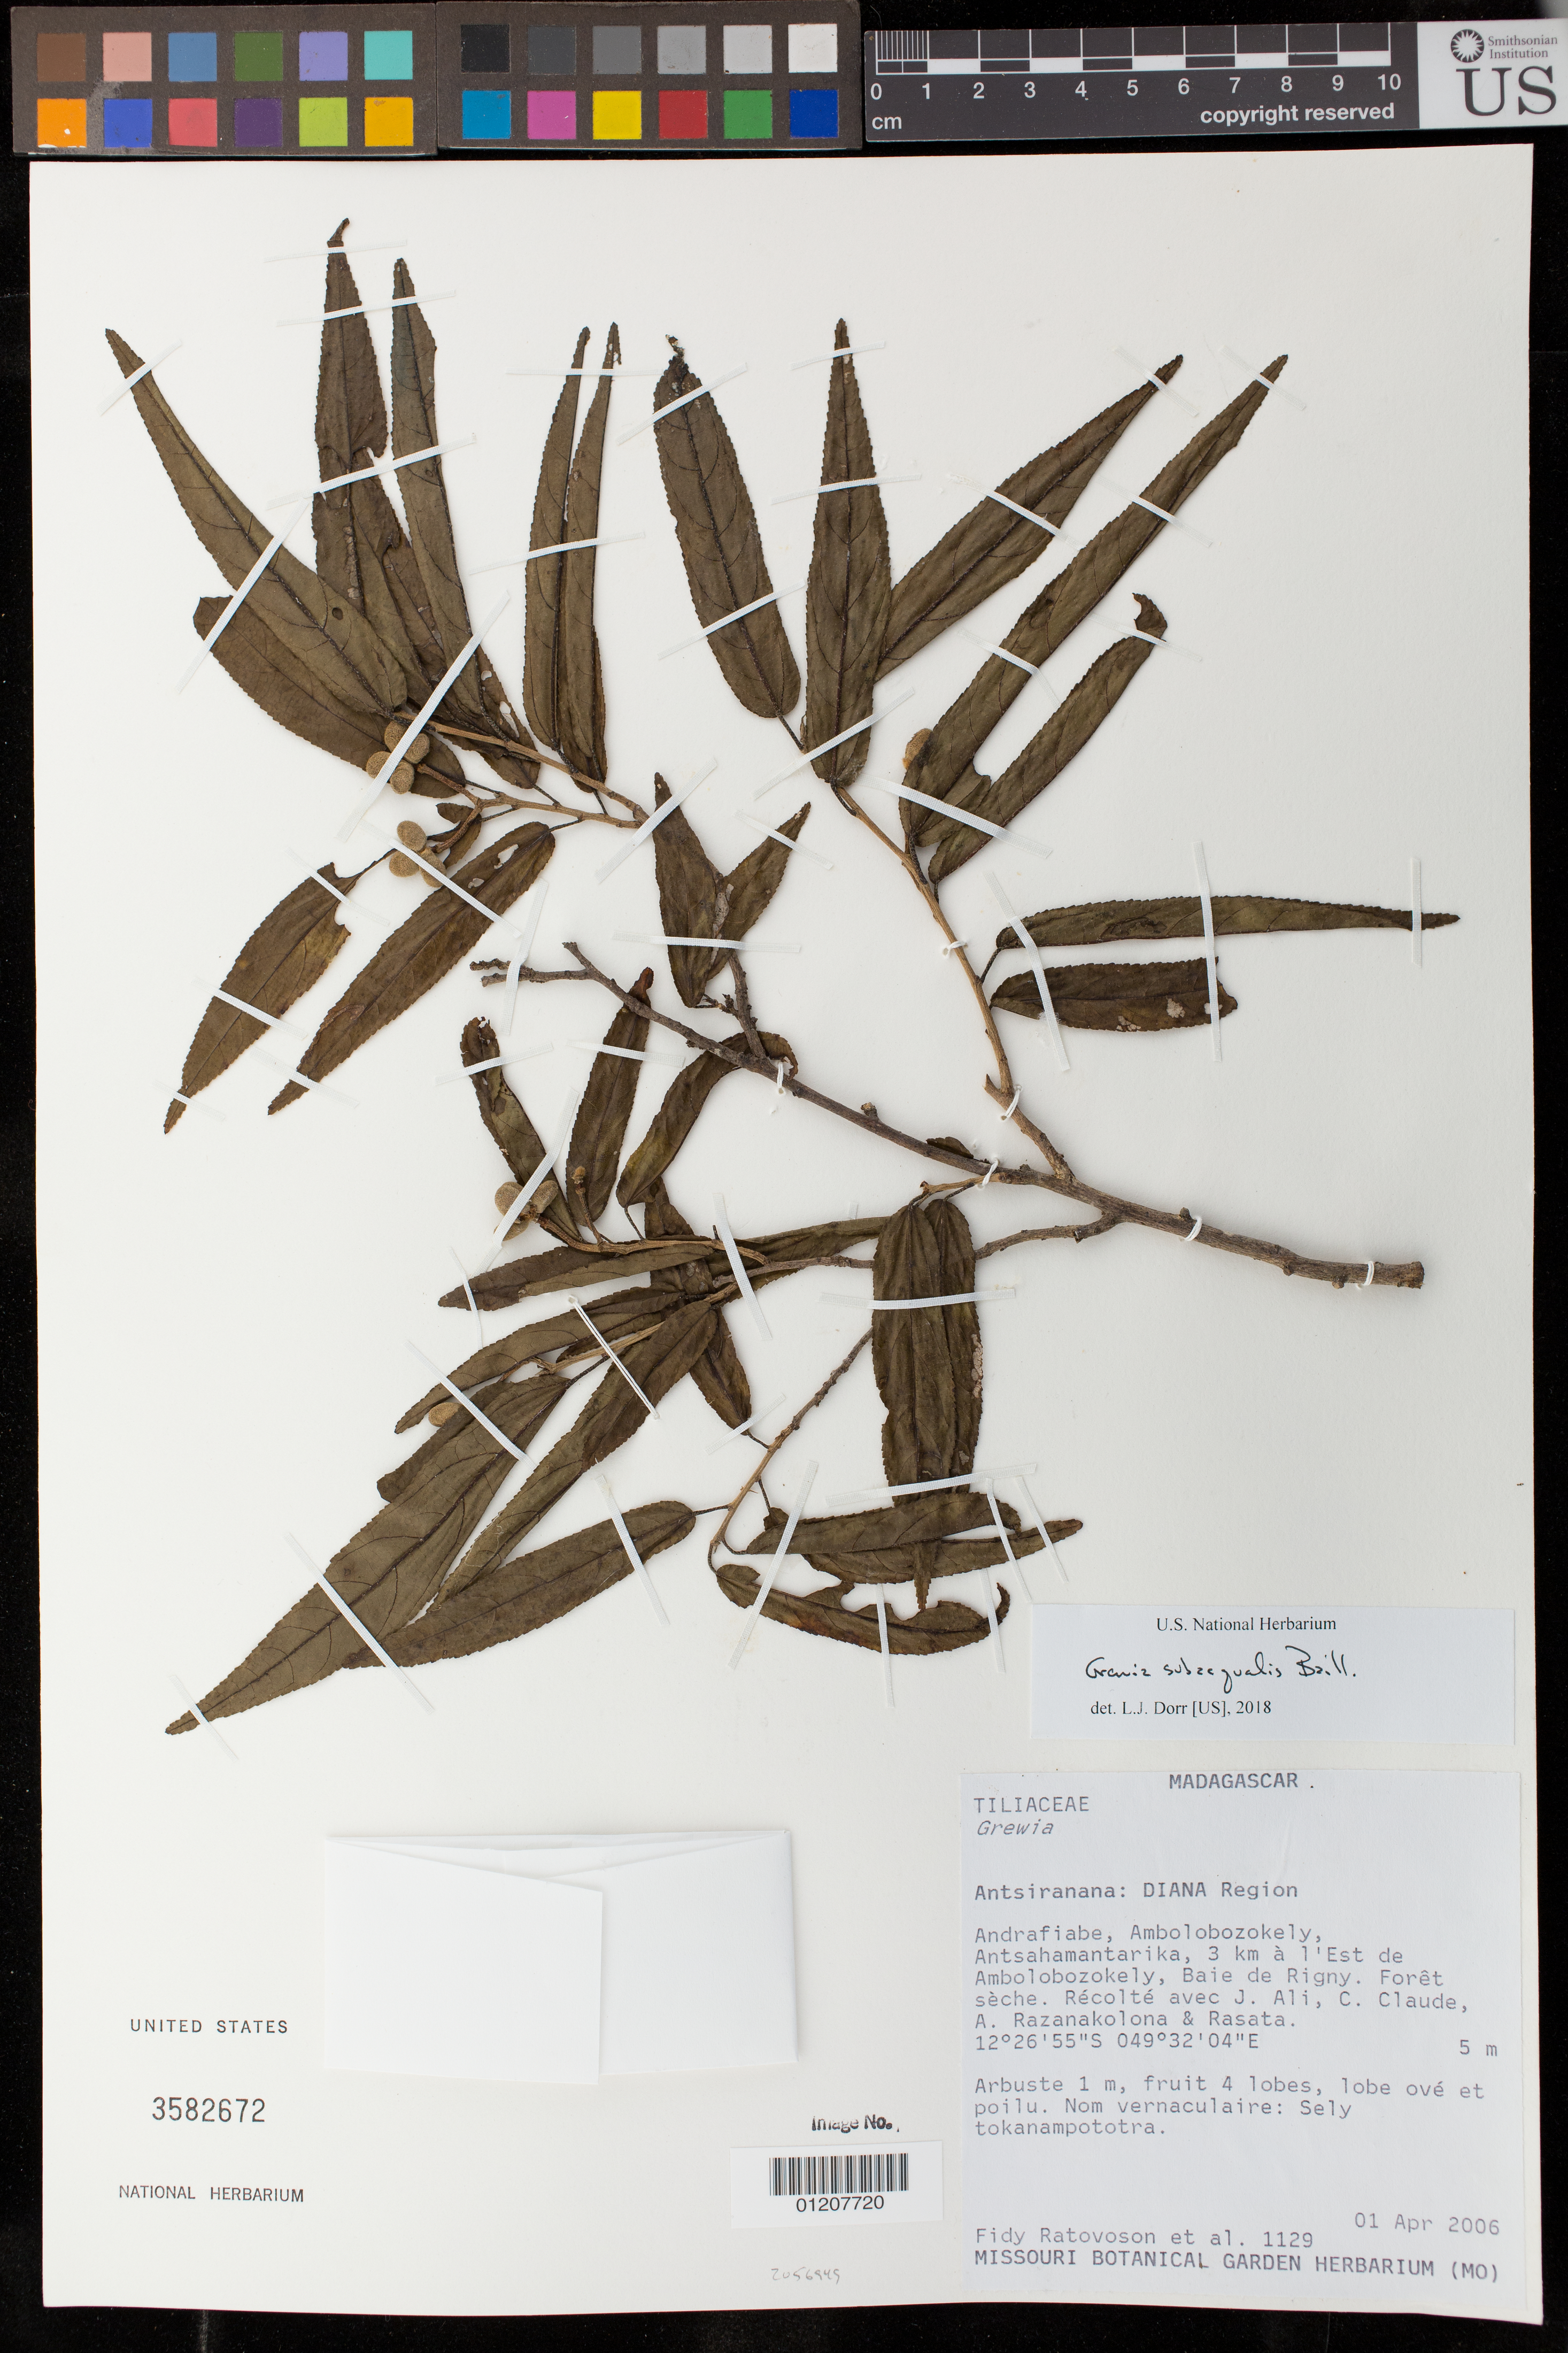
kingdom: Plantae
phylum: Tracheophyta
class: Magnoliopsida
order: Malvales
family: Malvaceae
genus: Grewia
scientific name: Grewia subaequalis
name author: Baill.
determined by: Dorr, L. J., (BOT), Smithsonian Institution - National Museum of Natural History (UNITED STATES)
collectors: F. Ratovoson, J. Ali, C. Claude & A. Razanakolona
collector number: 1129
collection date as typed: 04 Jan 2006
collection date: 2006-01-04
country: Madagascar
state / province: Diana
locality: Andrafiabe, Ambolobozokely, Antsahamantarika, 3 km Á l'Est de Ambolobozokely, Baie de Rigny. Forêt sèche.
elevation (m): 5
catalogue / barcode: US 3582672